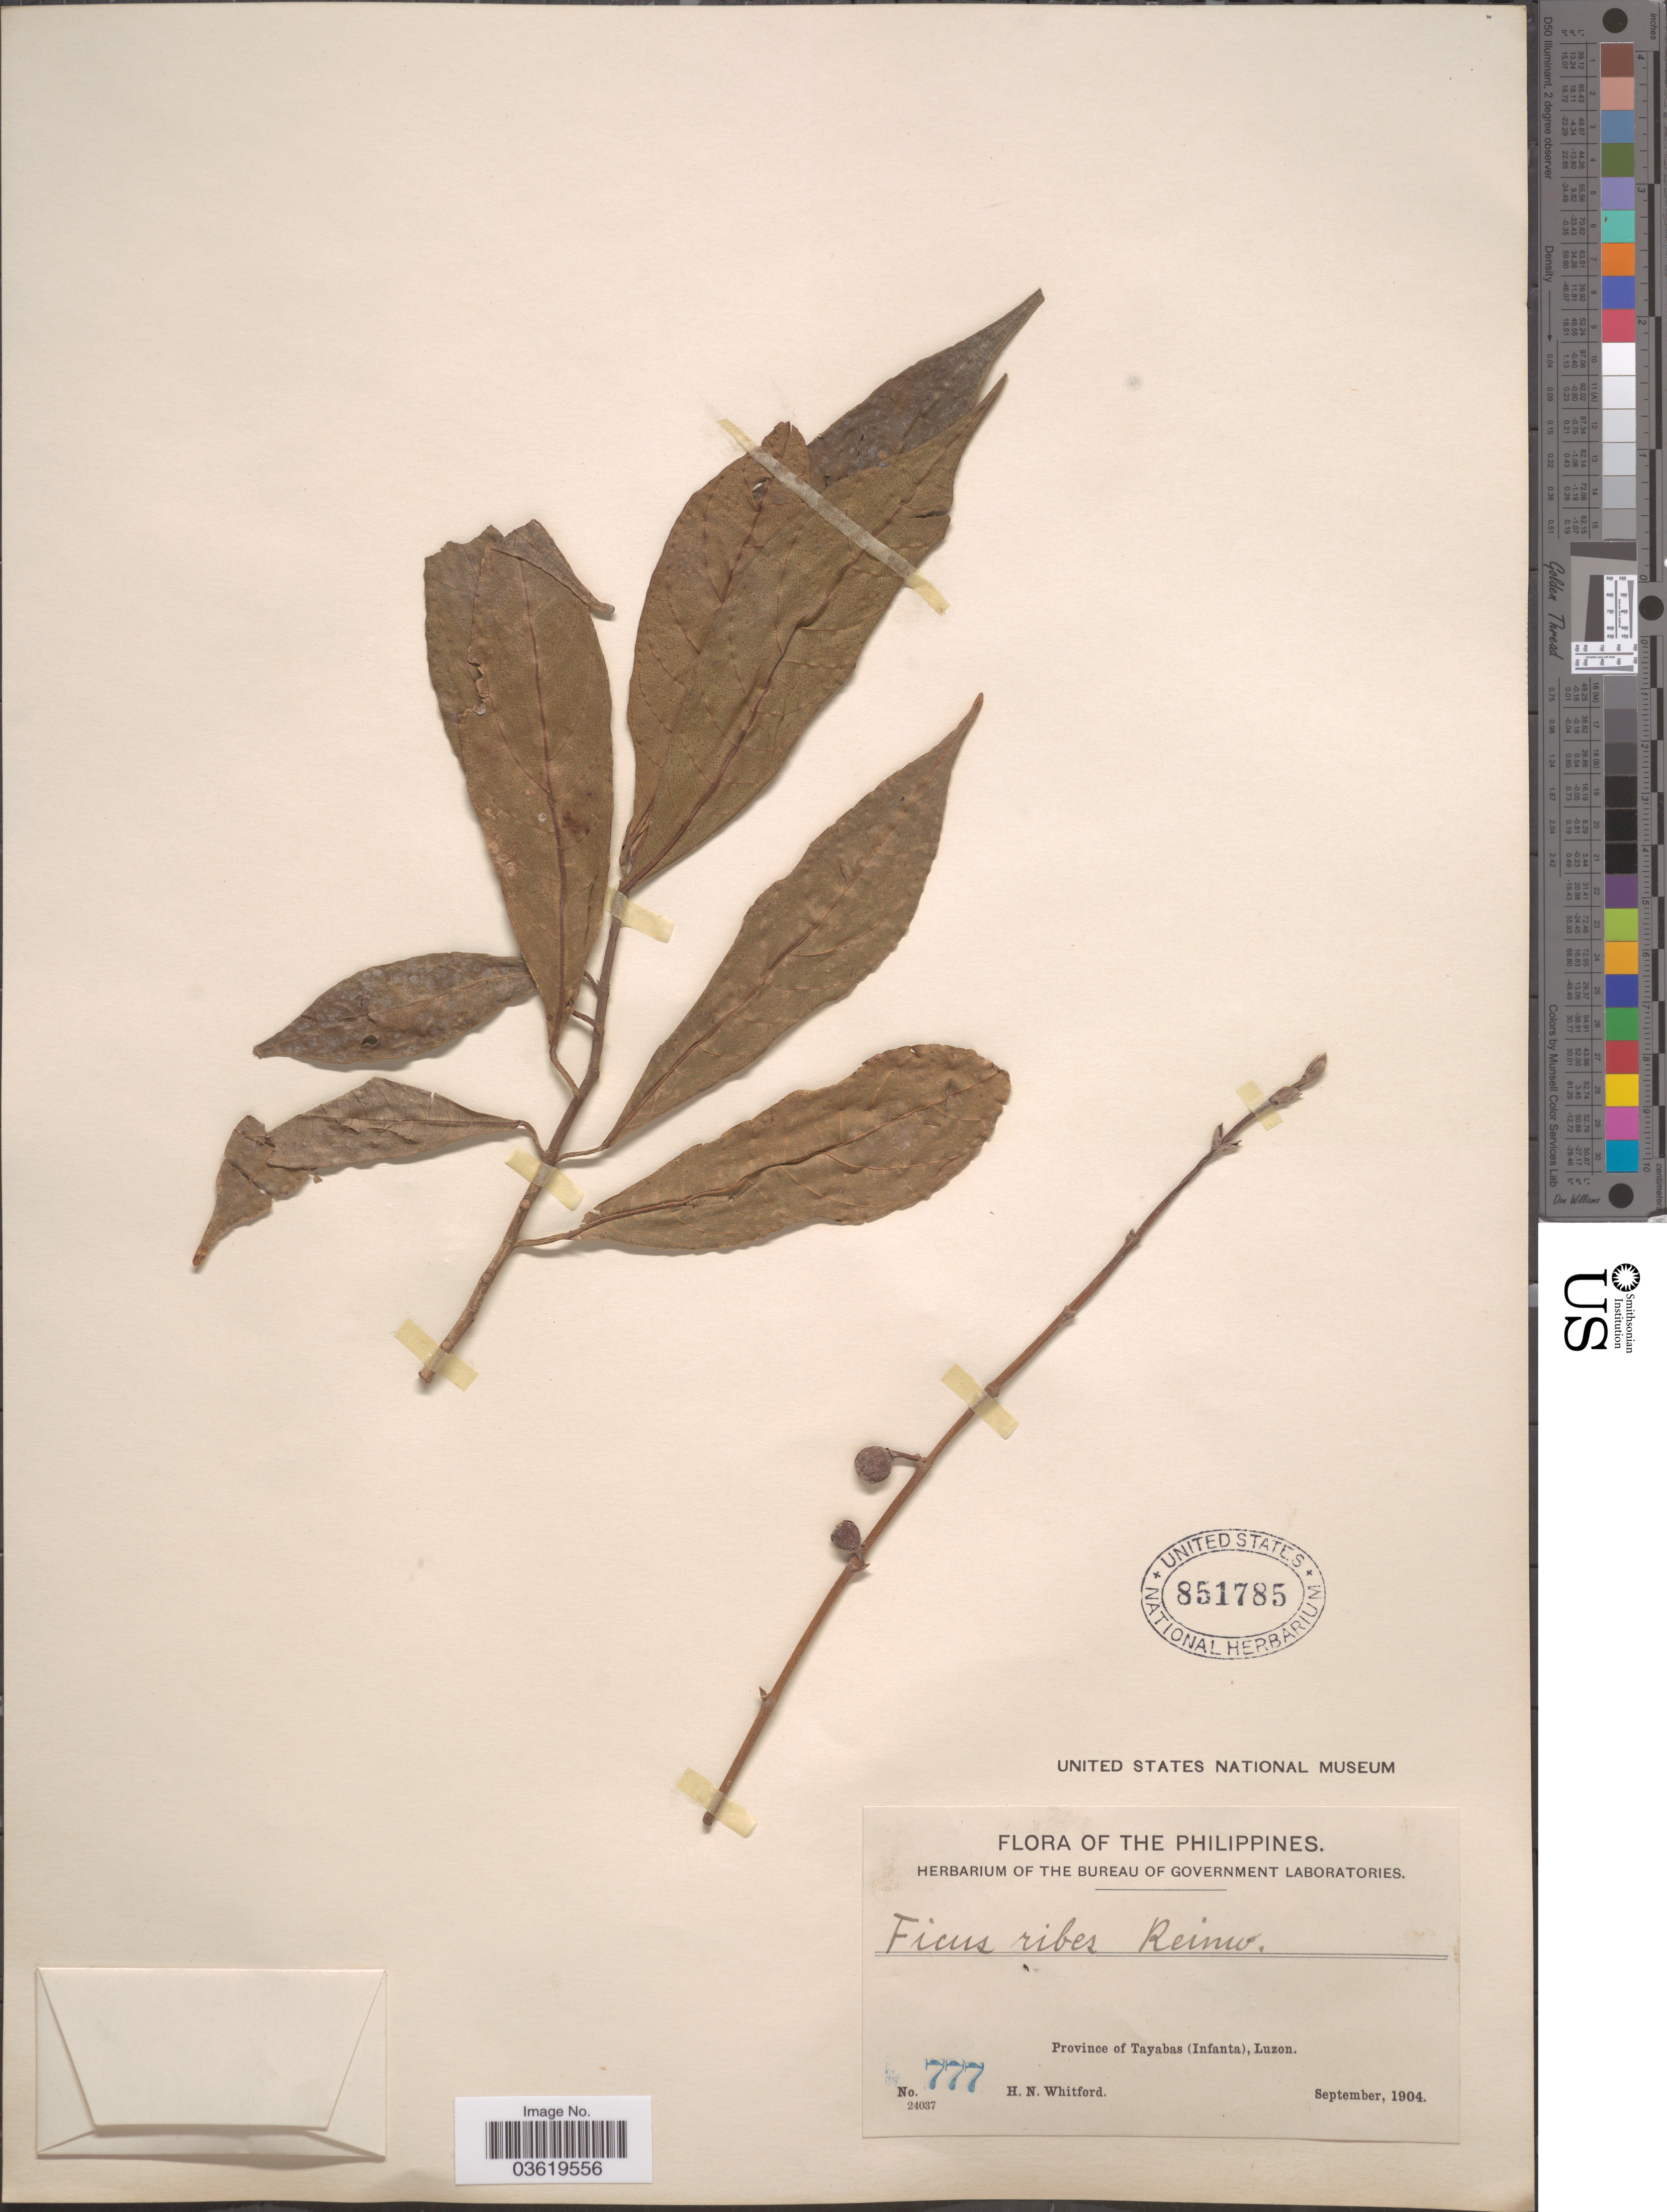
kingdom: Plantae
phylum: Tracheophyta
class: Magnoliopsida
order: Rosales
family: Moraceae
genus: Ficus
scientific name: Ficus ribes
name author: Reinw. ex Blume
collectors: H. N. Whitford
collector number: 777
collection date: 1904-09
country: Philippines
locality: Province of Tayabas (Infanta), Luzon.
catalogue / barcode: US 851785